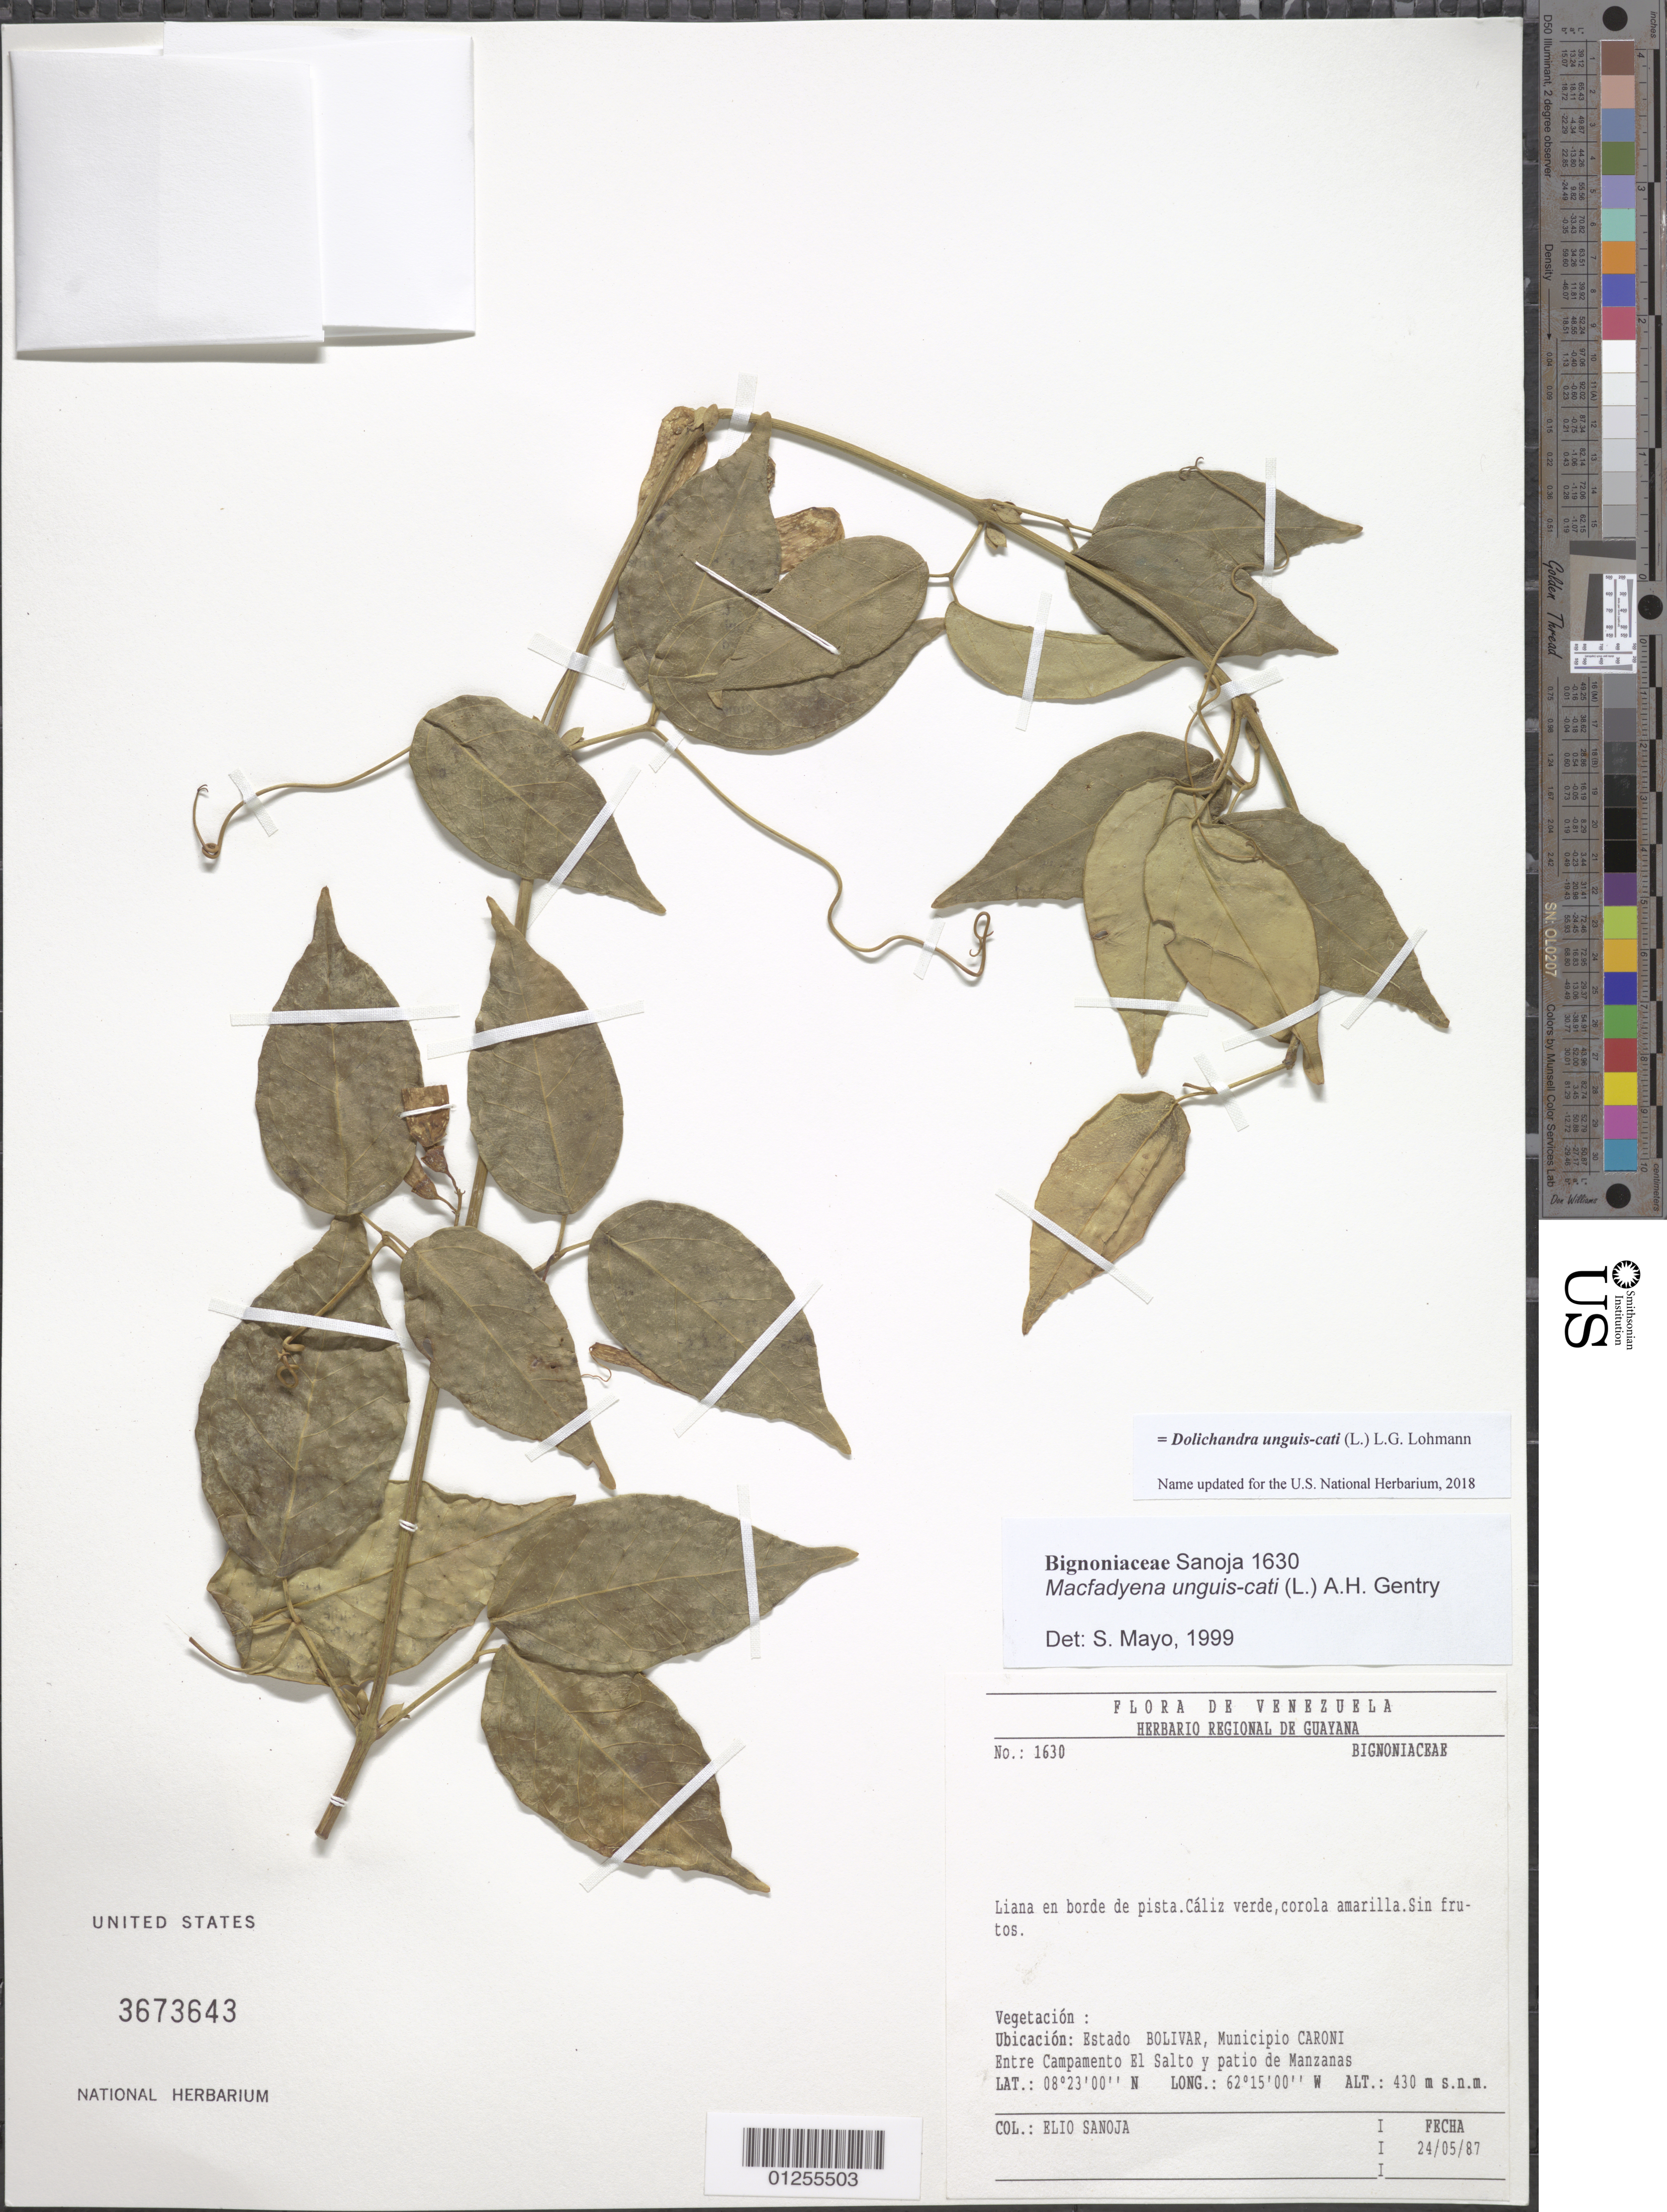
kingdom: Plantae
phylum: Tracheophyta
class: Magnoliopsida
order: Lamiales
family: Bignoniaceae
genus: Dolichandra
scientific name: Dolichandra unguis-cati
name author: (L.) L.G. Lohmann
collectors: E. Sanoja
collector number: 1630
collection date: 1987-05-24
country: Venezuela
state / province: Bolívar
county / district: Caroní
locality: Entre Campamento El Salto y patio de Manzanas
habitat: Liana en borde de pista. Caliz verde, corola amarilla. Sin frutos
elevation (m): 430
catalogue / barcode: US 3673643